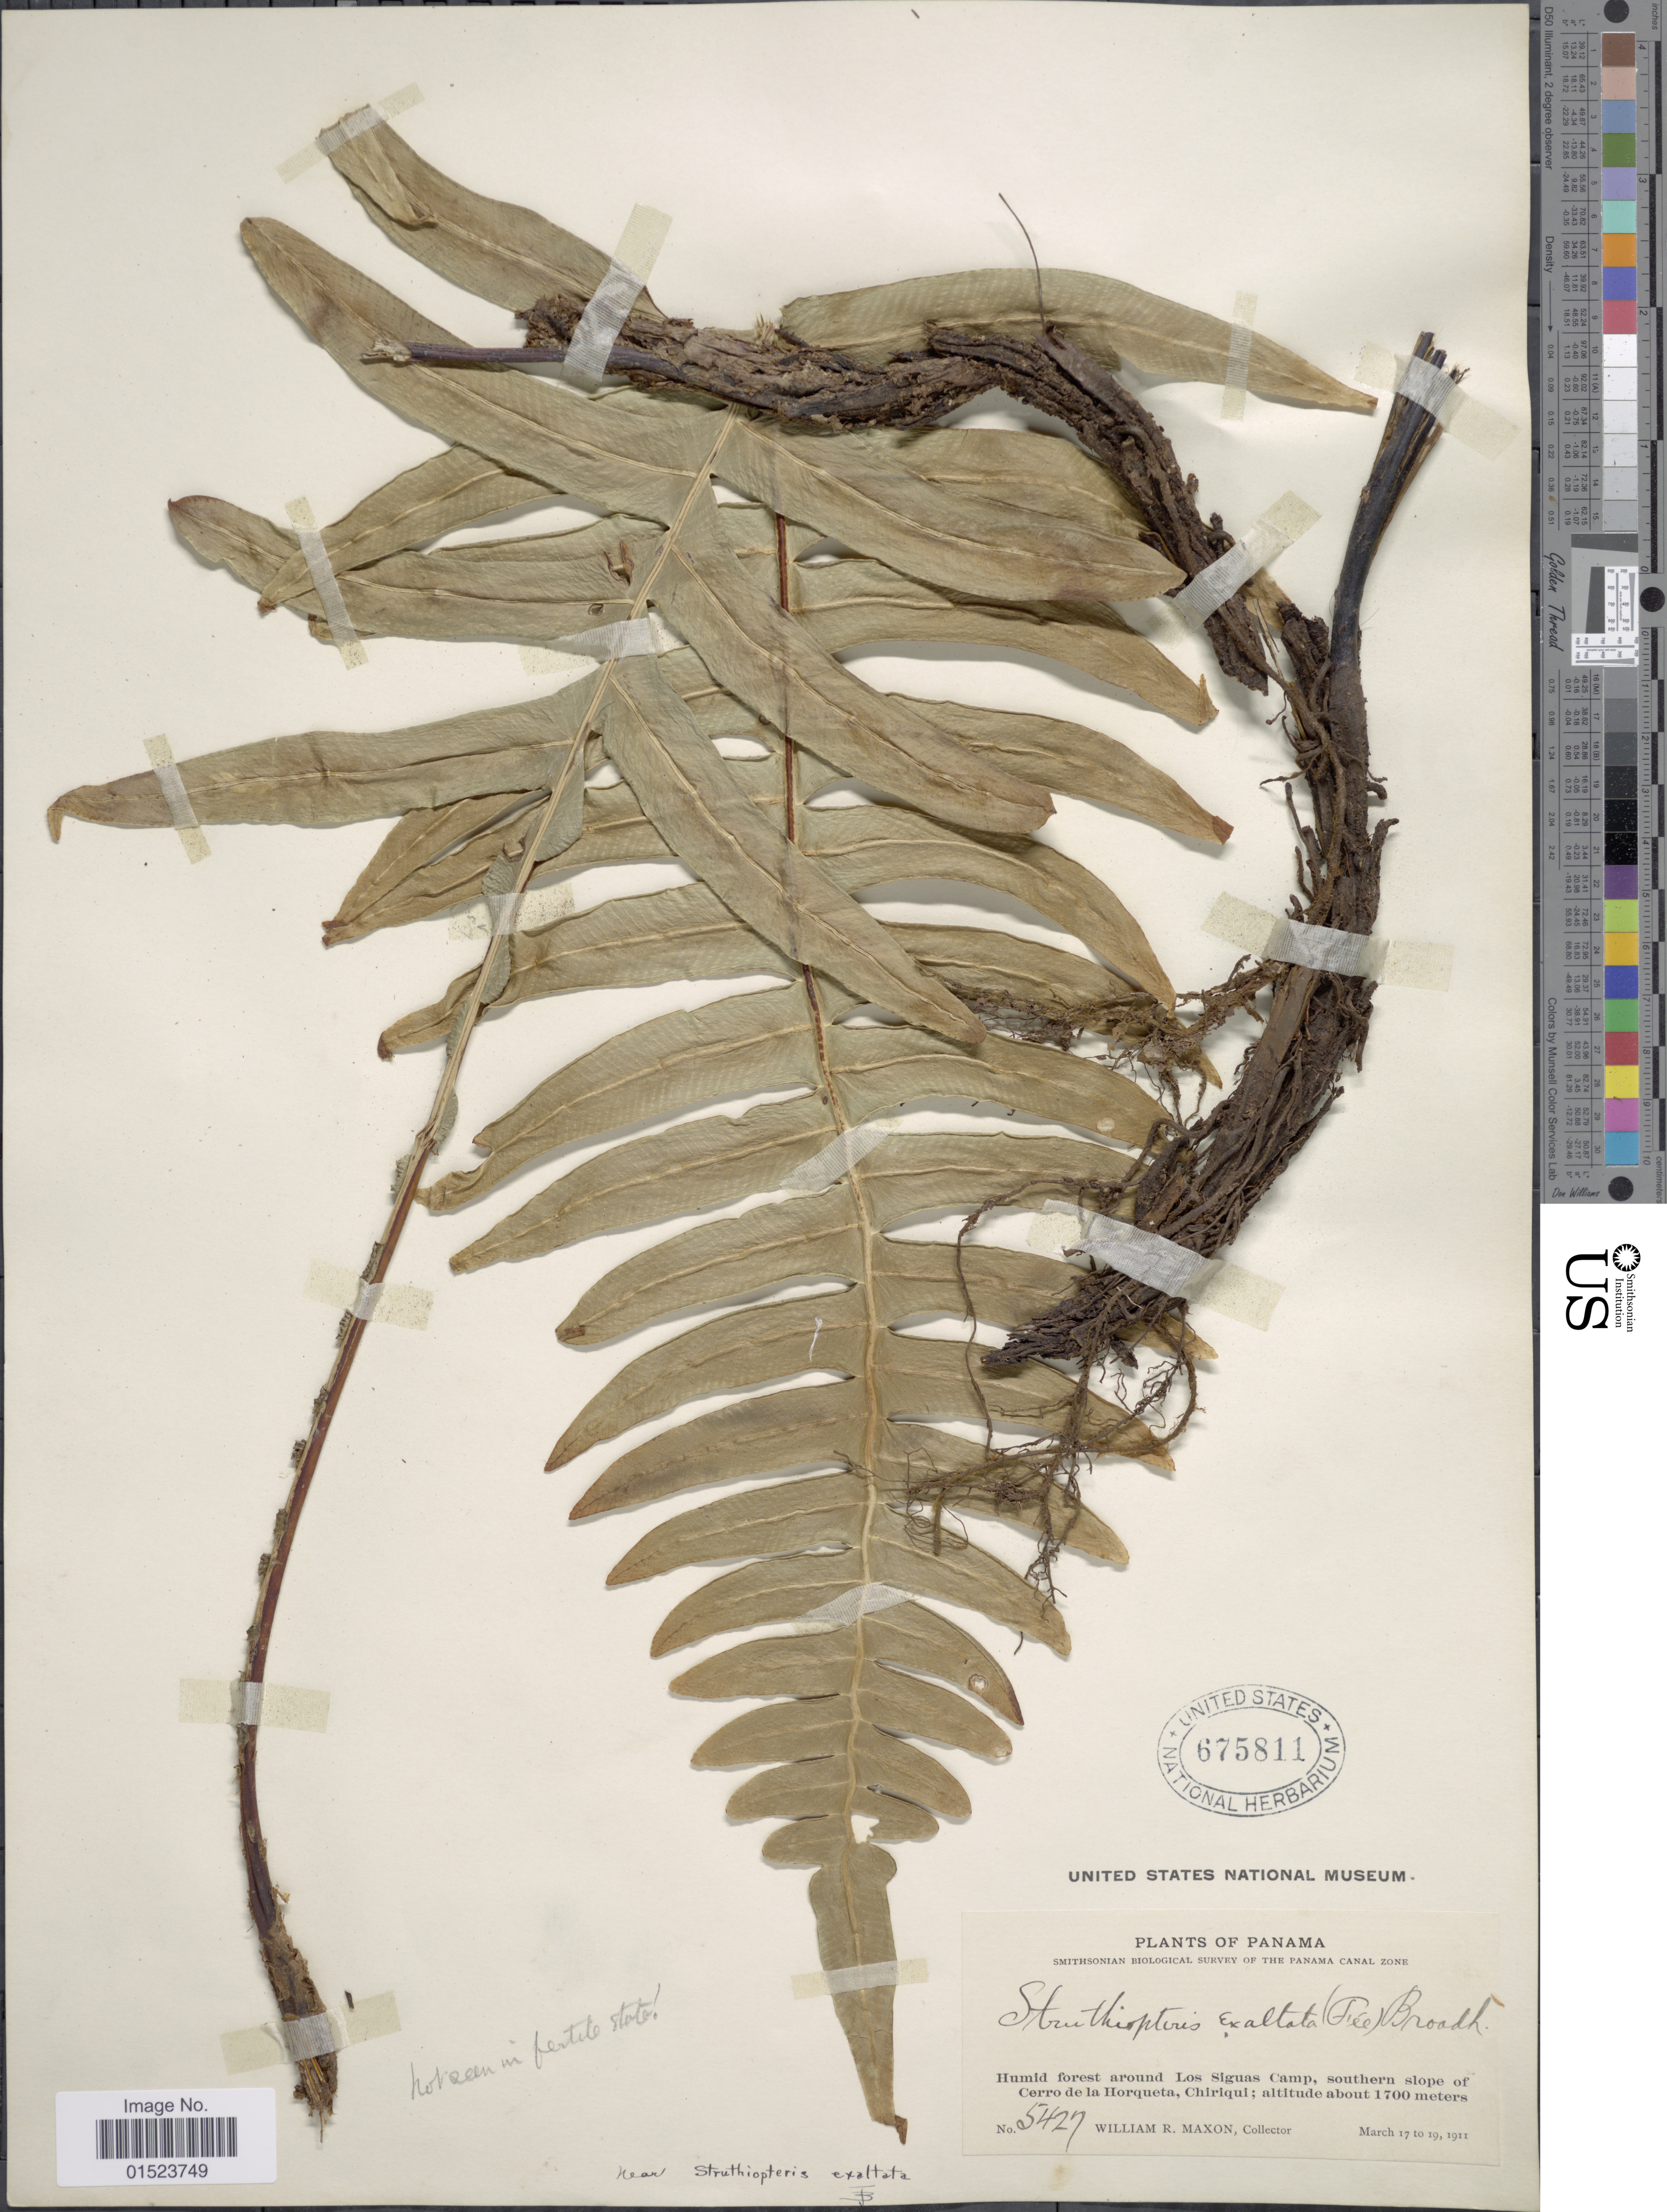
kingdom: Plantae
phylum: Tracheophyta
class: Polypodiopsida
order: Polypodiales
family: Blechnaceae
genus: Blechnum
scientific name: Blechnum divergens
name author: (Kunze) Mett.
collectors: W. R. Maxon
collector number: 5427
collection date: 1911-03-17/1911-03-19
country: Panama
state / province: Chiriqui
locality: Humid forest around Los Siguas Camp, southern slope of Cerro de la Horqueta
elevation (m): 1700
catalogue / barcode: US 675811